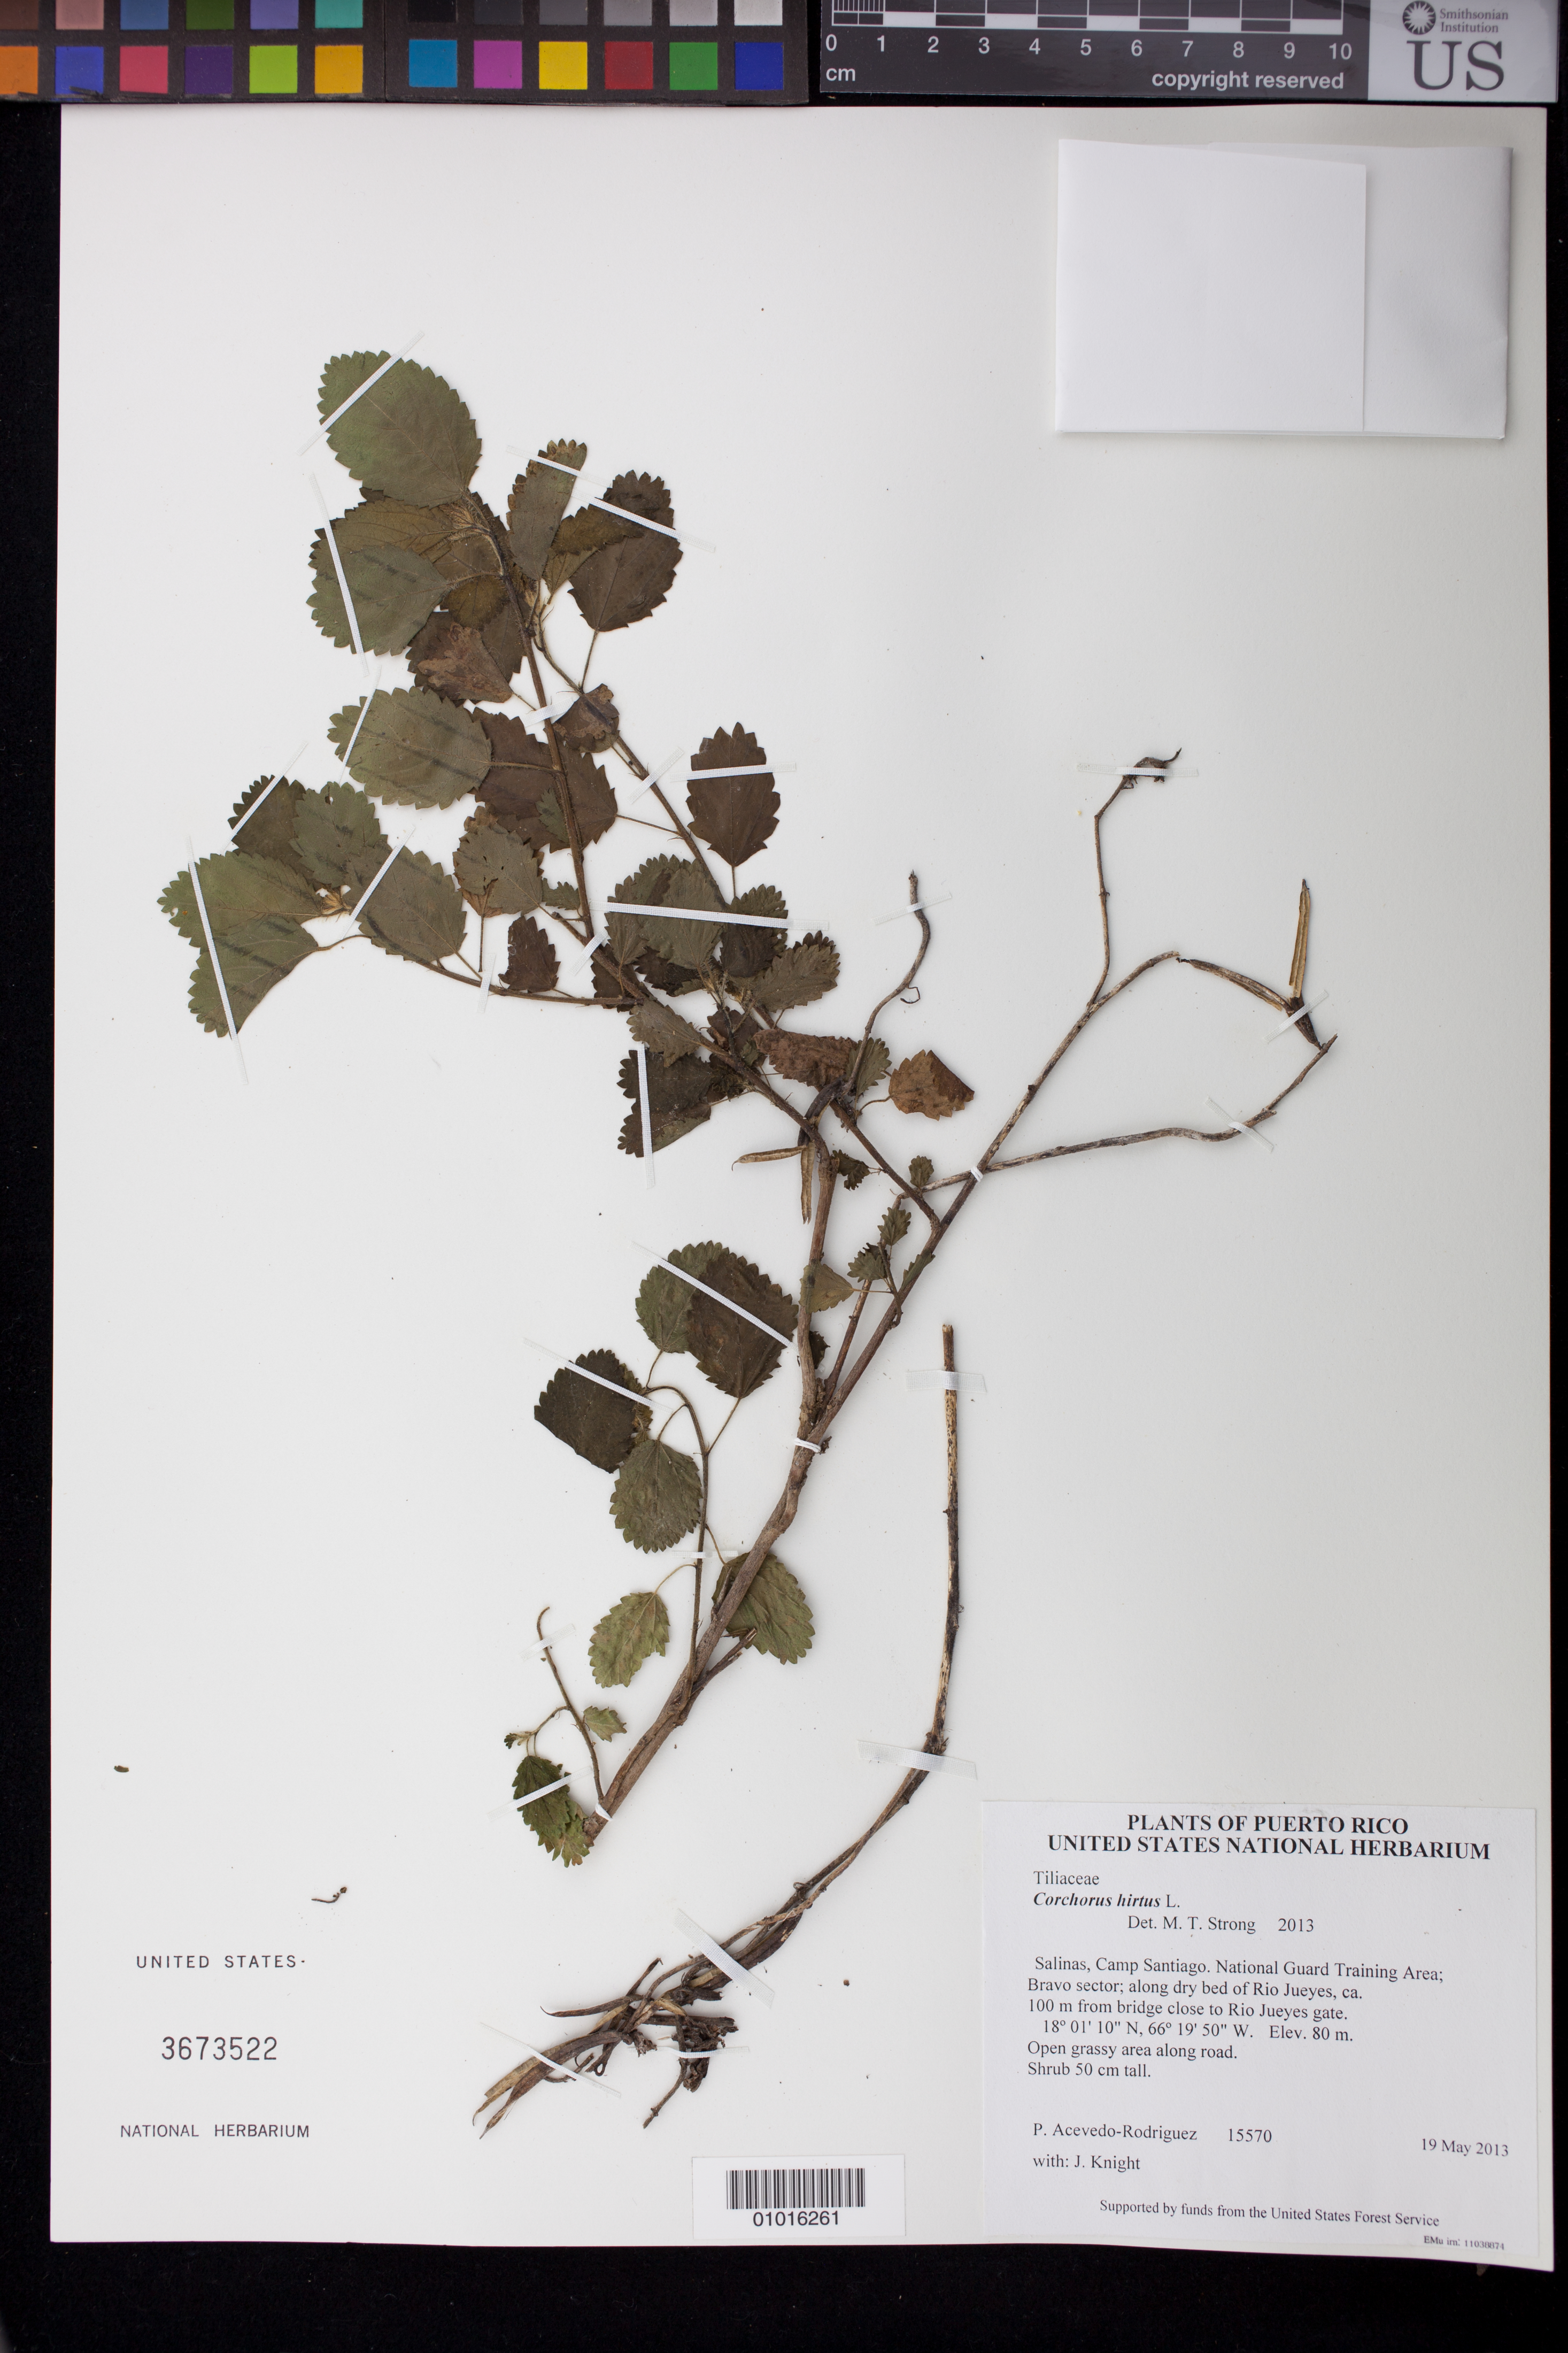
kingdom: Plantae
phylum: Tracheophyta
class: Magnoliopsida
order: Malvales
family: Malvaceae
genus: Corchorus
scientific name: Corchorus hirtus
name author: L.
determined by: Strong, M. T., (US), Smithsonian Institution - National Museum of Natural History (UNITED STATES)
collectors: P. Acevedo-Rodr. & J. Knight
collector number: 15570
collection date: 2013-05-19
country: Puerto Rico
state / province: Salinas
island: Puerto Rico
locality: Camp Santiago. National Guard Training Area; Bravo sector; along dry bed of Rio Jueyes, ca. 100 m from bridge close to Rio Jueyes gate.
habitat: Open grassy area along road.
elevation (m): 80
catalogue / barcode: US 3673522